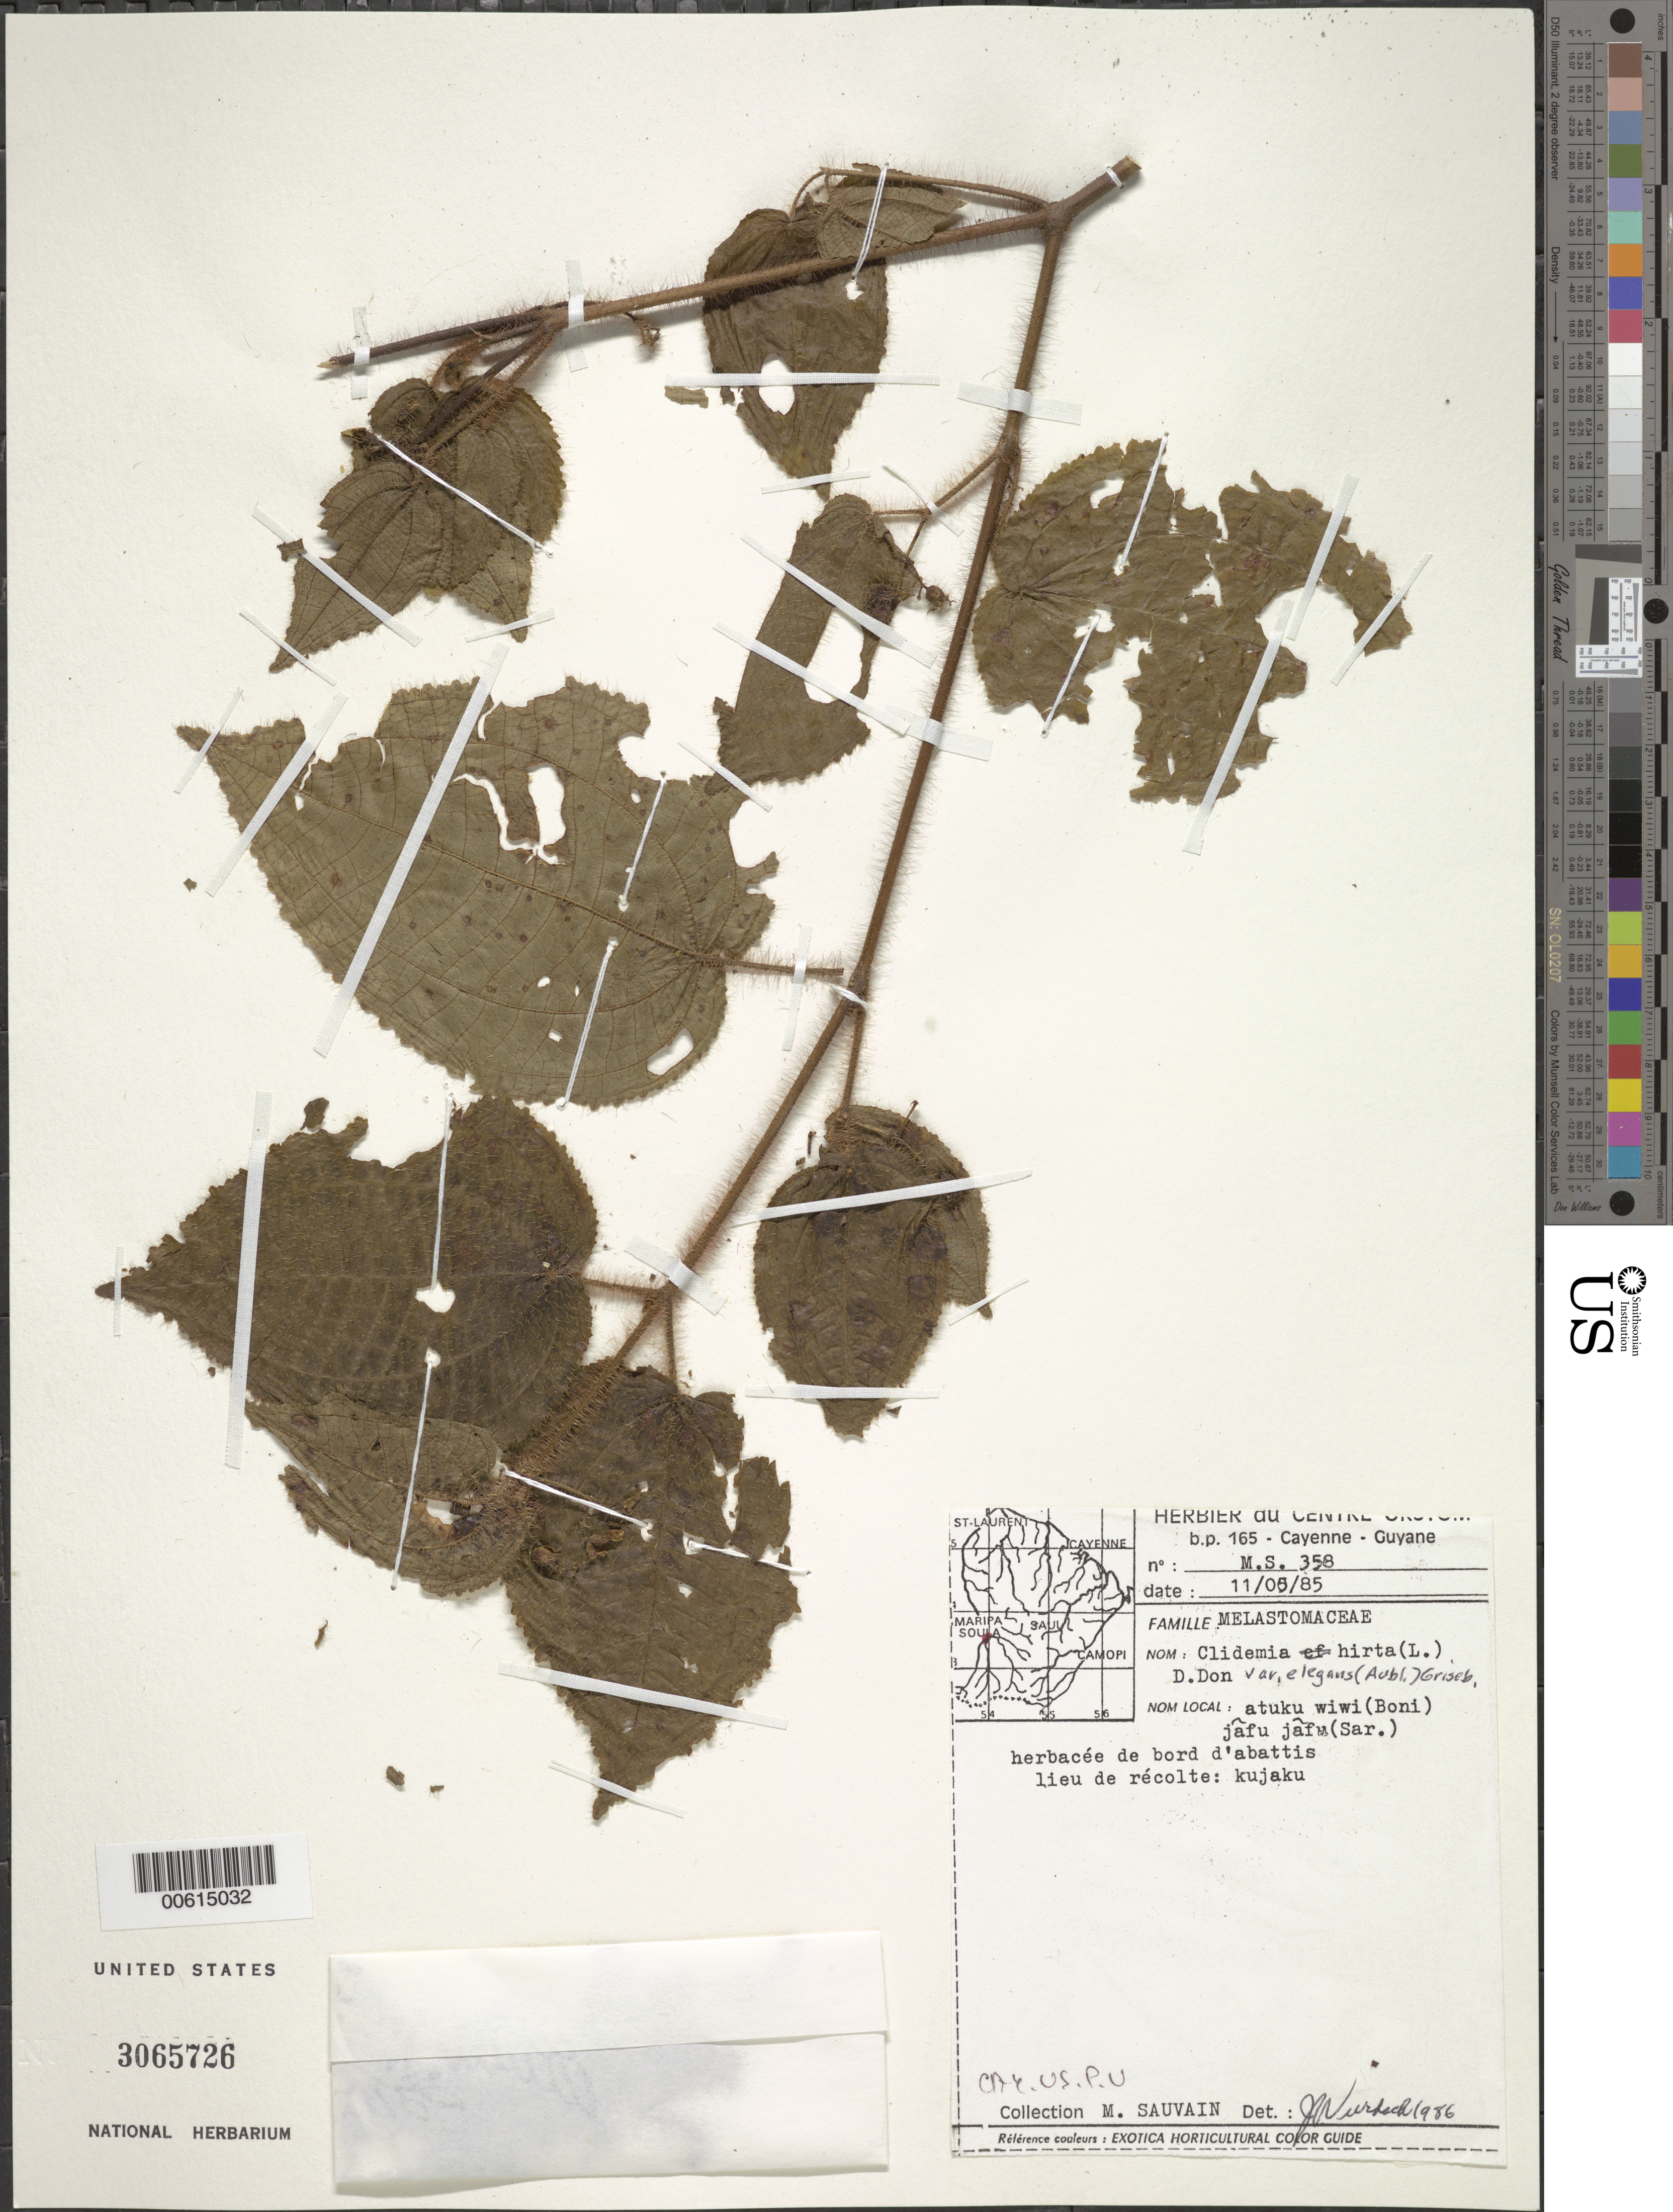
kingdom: Plantae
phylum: Tracheophyta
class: Magnoliopsida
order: Myrtales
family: Melastomataceae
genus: Clidemia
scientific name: Clidemia hirta var. elegans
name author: (Aubl.) Griseb.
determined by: Wurdack, John J., (US), US (UNITED STATES)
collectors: M. Sauvain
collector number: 358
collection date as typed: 11-May-85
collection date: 1985-05-11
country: French Guiana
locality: Maripa Soula, Bas-Oyapock; kujaku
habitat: Borde d'abattis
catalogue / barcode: US 3065726